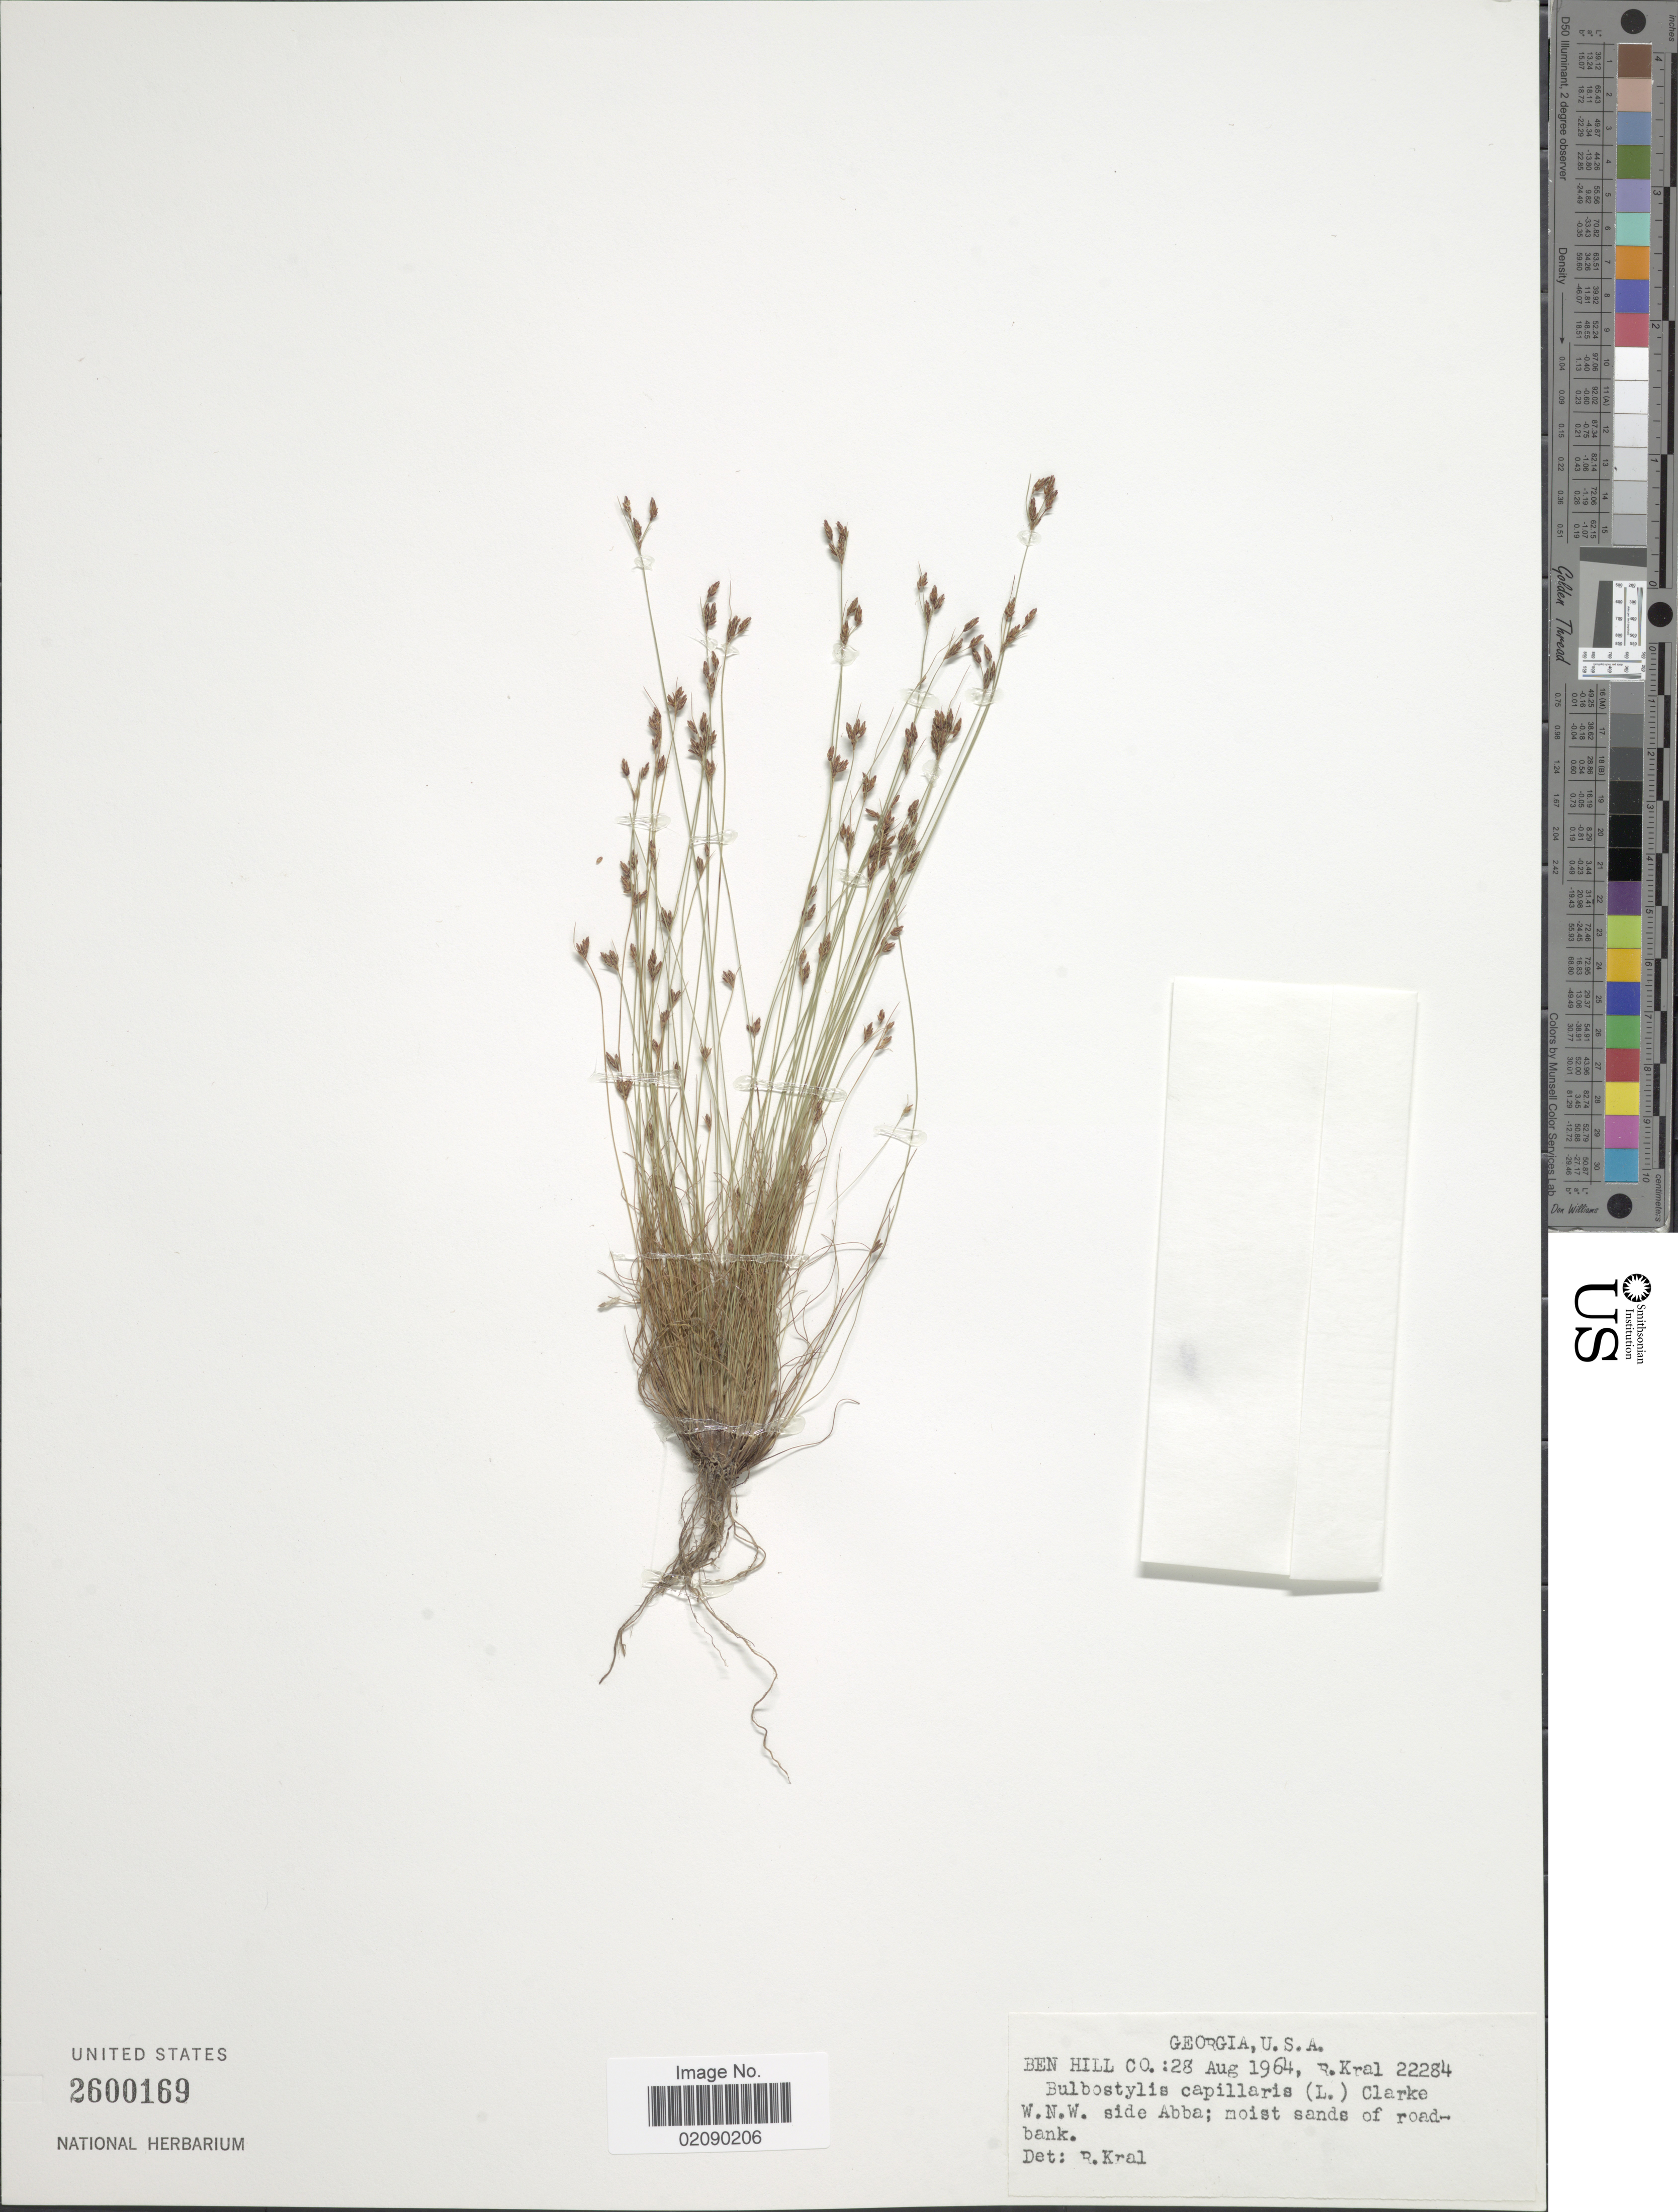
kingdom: Plantae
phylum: Tracheophyta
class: Liliopsida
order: Poales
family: Cyperaceae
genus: Bulbostylis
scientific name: Bulbostylis capillaris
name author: (L.) Kunth ex C.B. Clarke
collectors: R. Kral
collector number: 22284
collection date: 1964-08-28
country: United States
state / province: Georgia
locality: Ben Hill Co. W.N.W. side Abba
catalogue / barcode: US 2600169